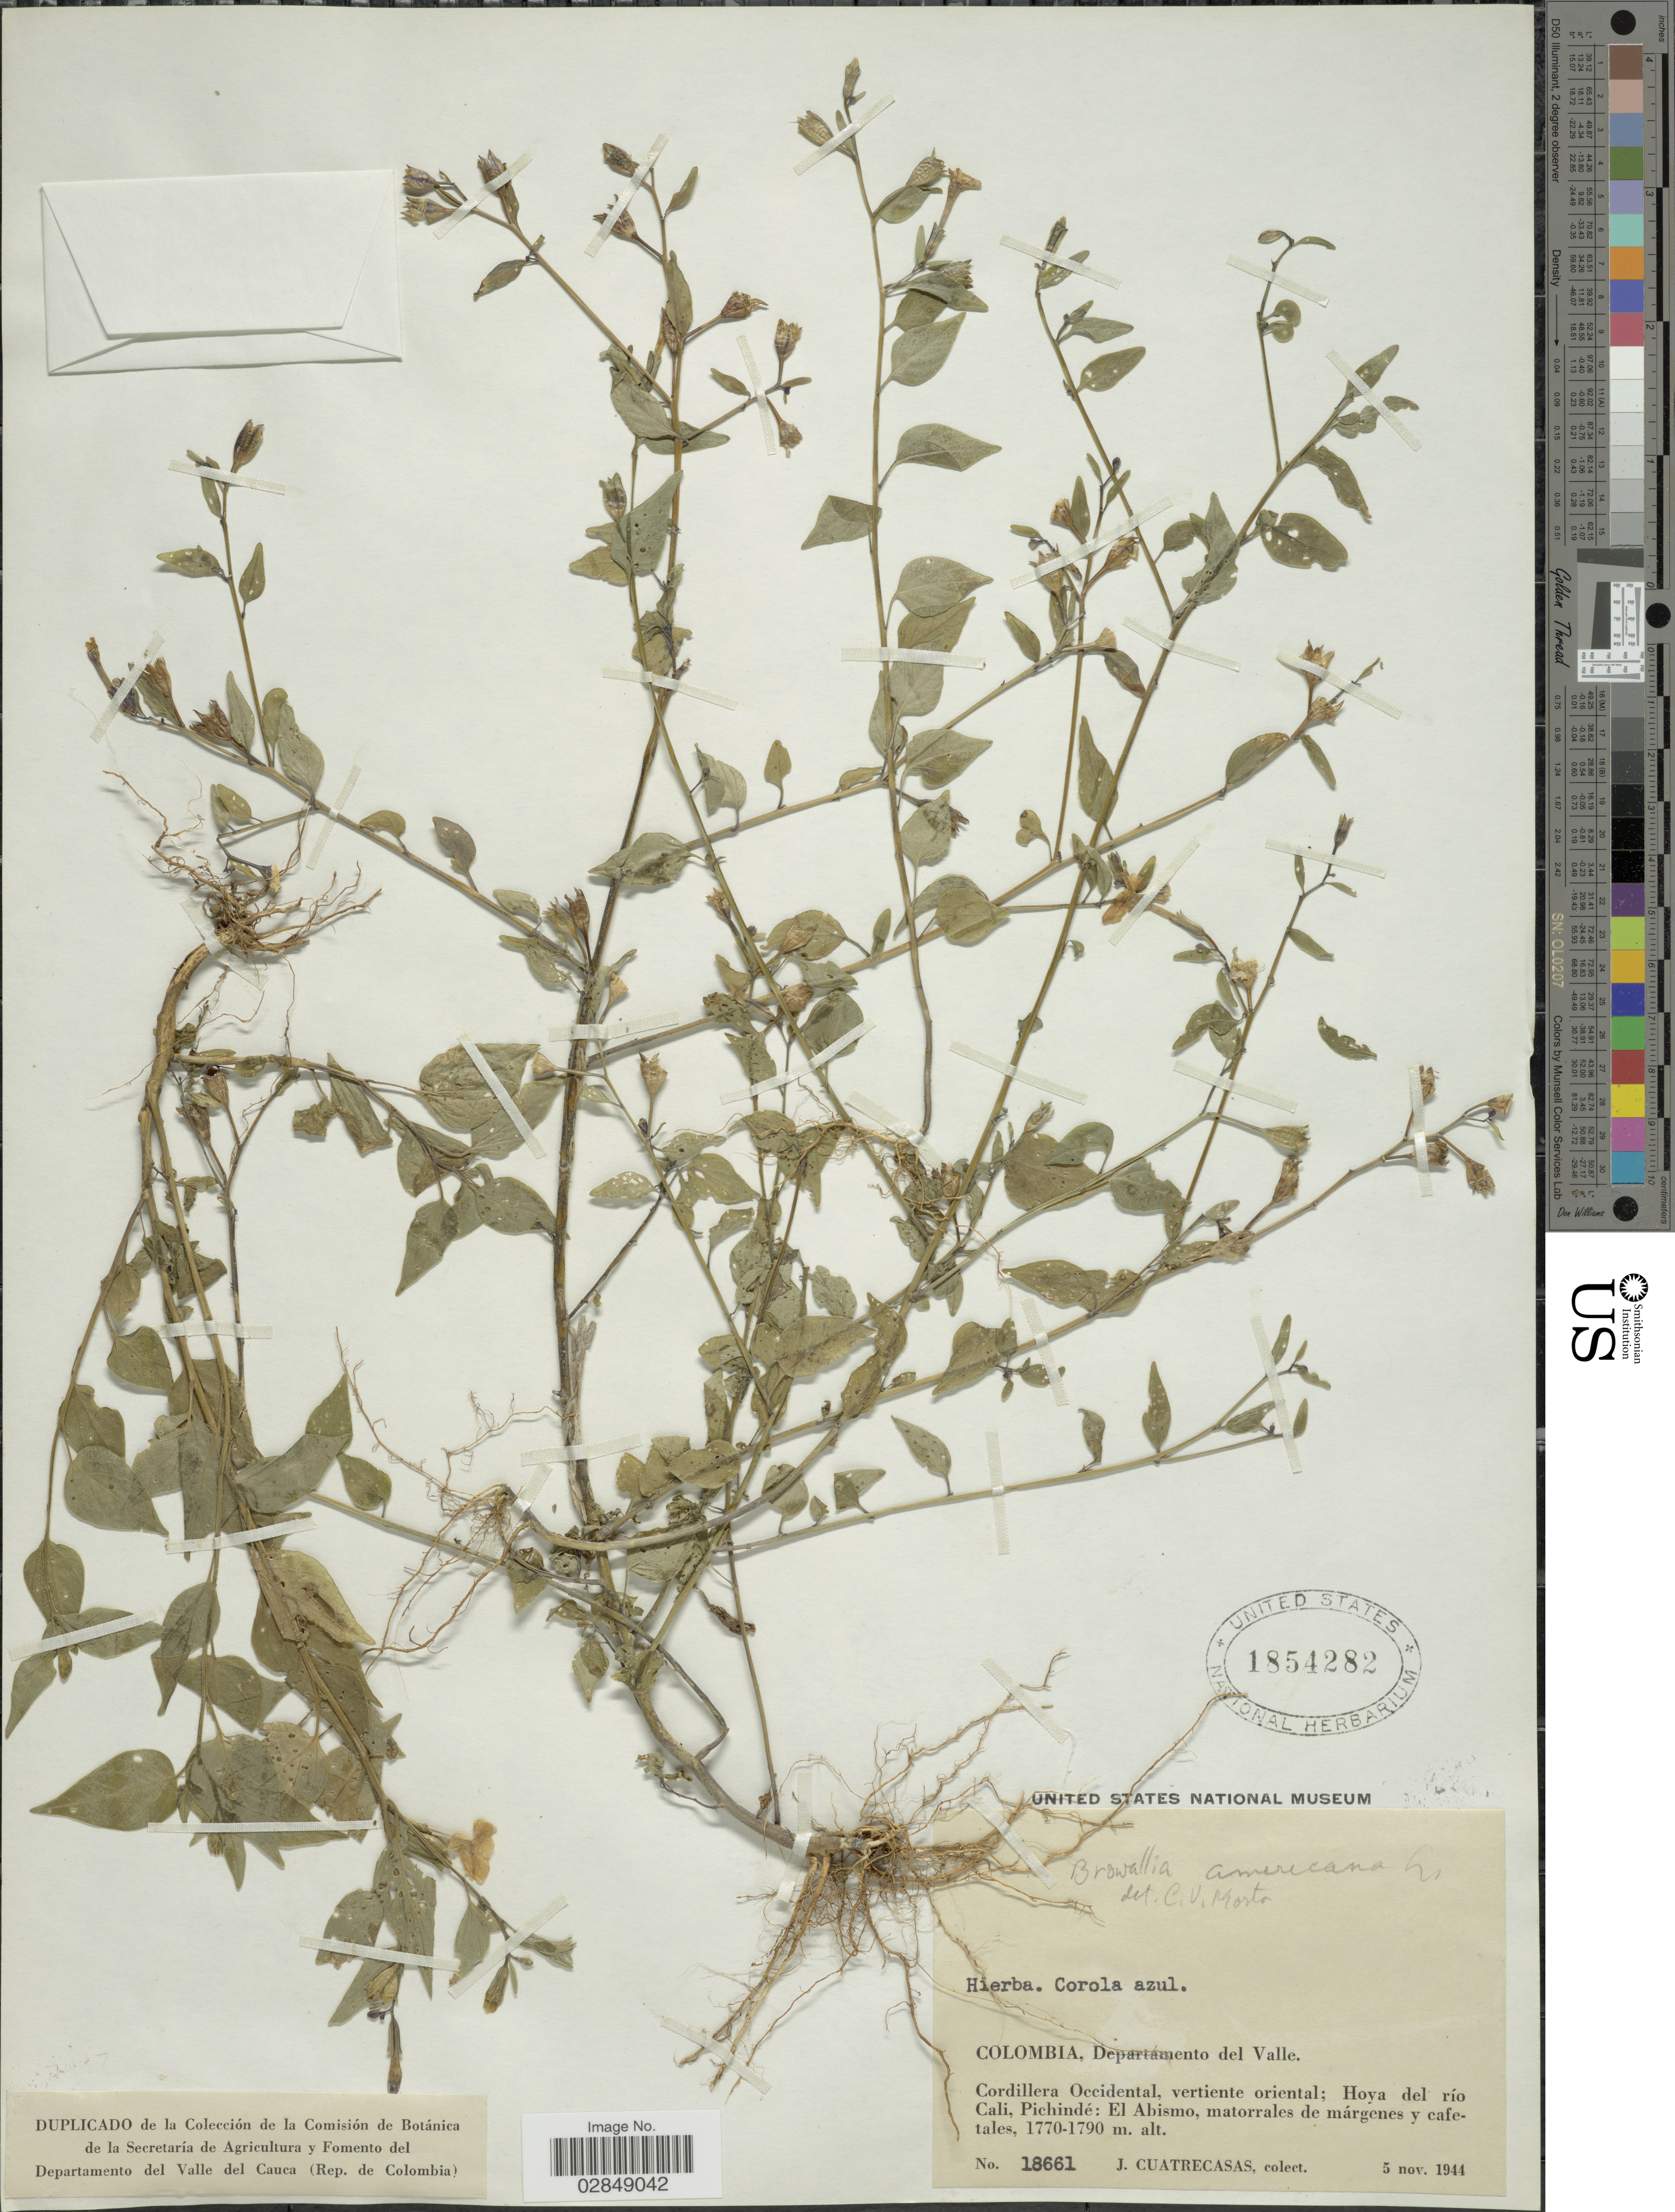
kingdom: Plantae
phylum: Tracheophyta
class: Magnoliopsida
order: Solanales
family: Solanaceae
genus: Browallia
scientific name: Browallia americana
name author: L.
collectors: J. Cuatrecasas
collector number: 18661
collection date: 1944-11-05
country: Colombia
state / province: Valle del Cauca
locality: Departamento del Valle. Cordillera Occidental, vertiente oriental; Hoya del río Cali, Pichindé: El Abismo, matorrales de márgenes y cafetal.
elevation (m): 1770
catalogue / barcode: US 1854282